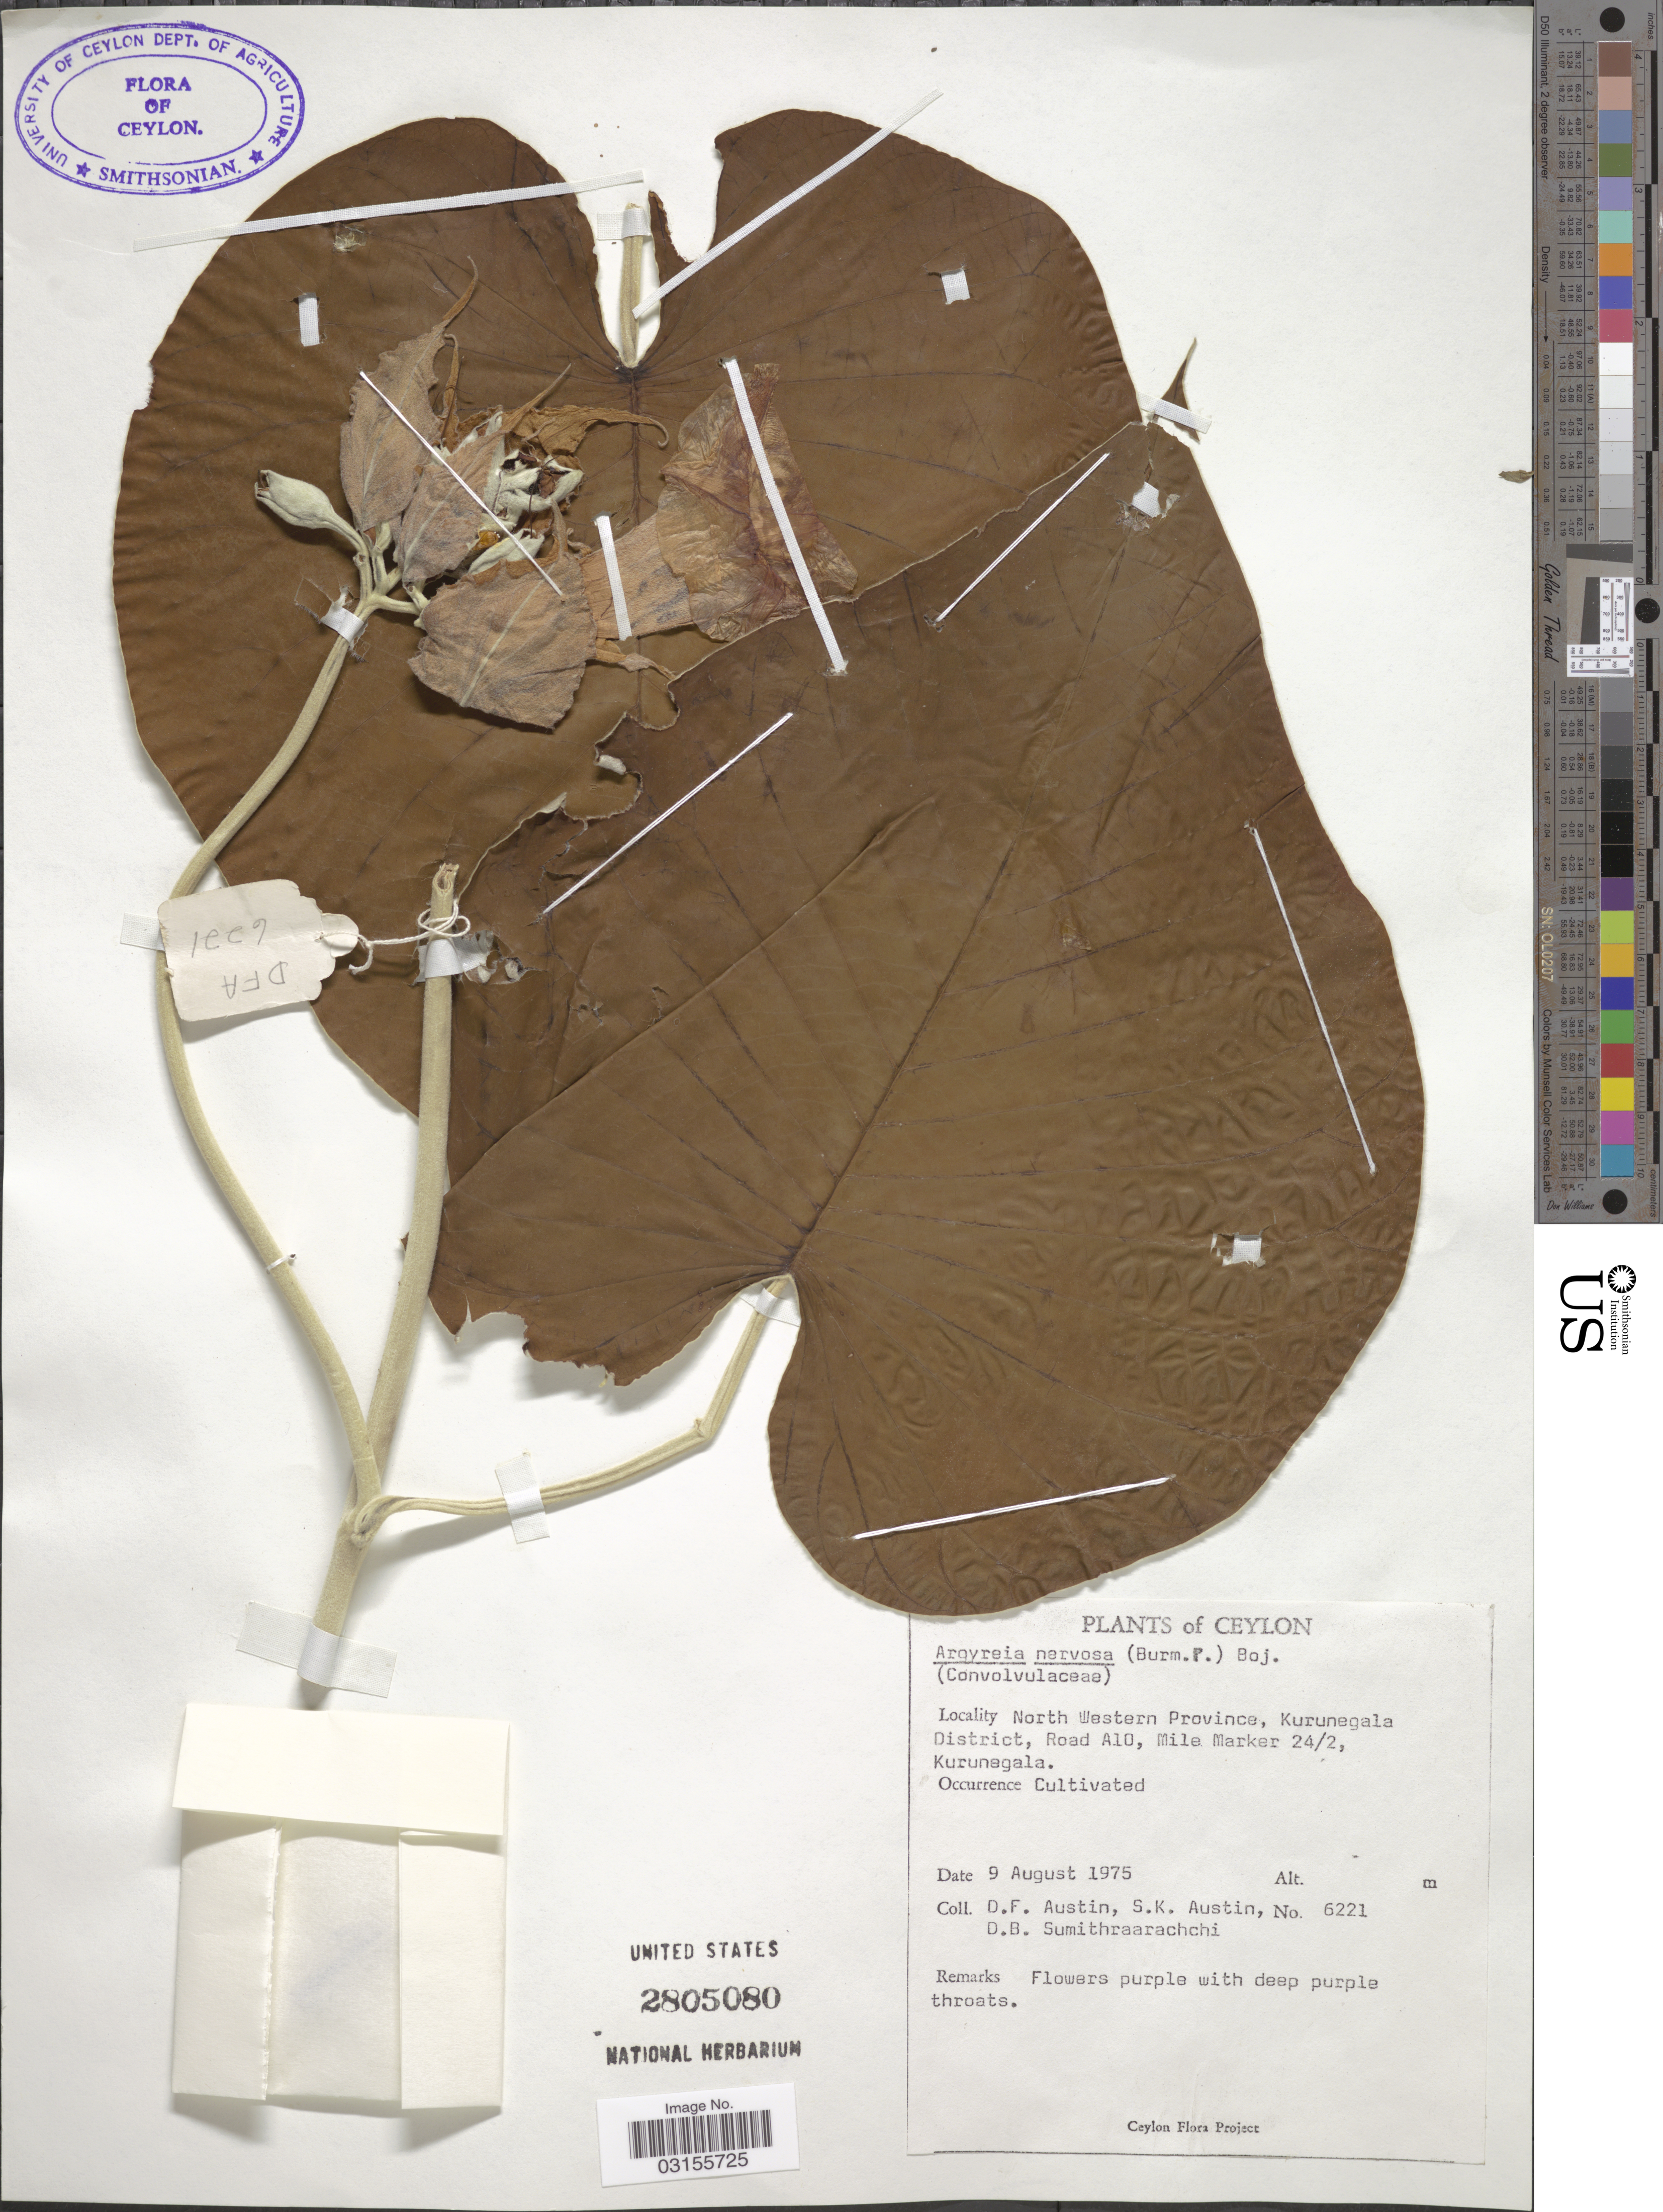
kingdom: Plantae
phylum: Tracheophyta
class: Magnoliopsida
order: Solanales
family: Convolvulaceae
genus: Argyreia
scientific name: Argyreia nervosa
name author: (Burm. f.) Bojer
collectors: D. Austin, S. Austin & D. B. Sumithraarachchi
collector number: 6221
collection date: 1975-08-09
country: Sri Lanka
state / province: North Western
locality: Ceylon. Kurunegala District, Road A10, Mile Marker 24/2, Kurunegala.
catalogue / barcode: US 2805080